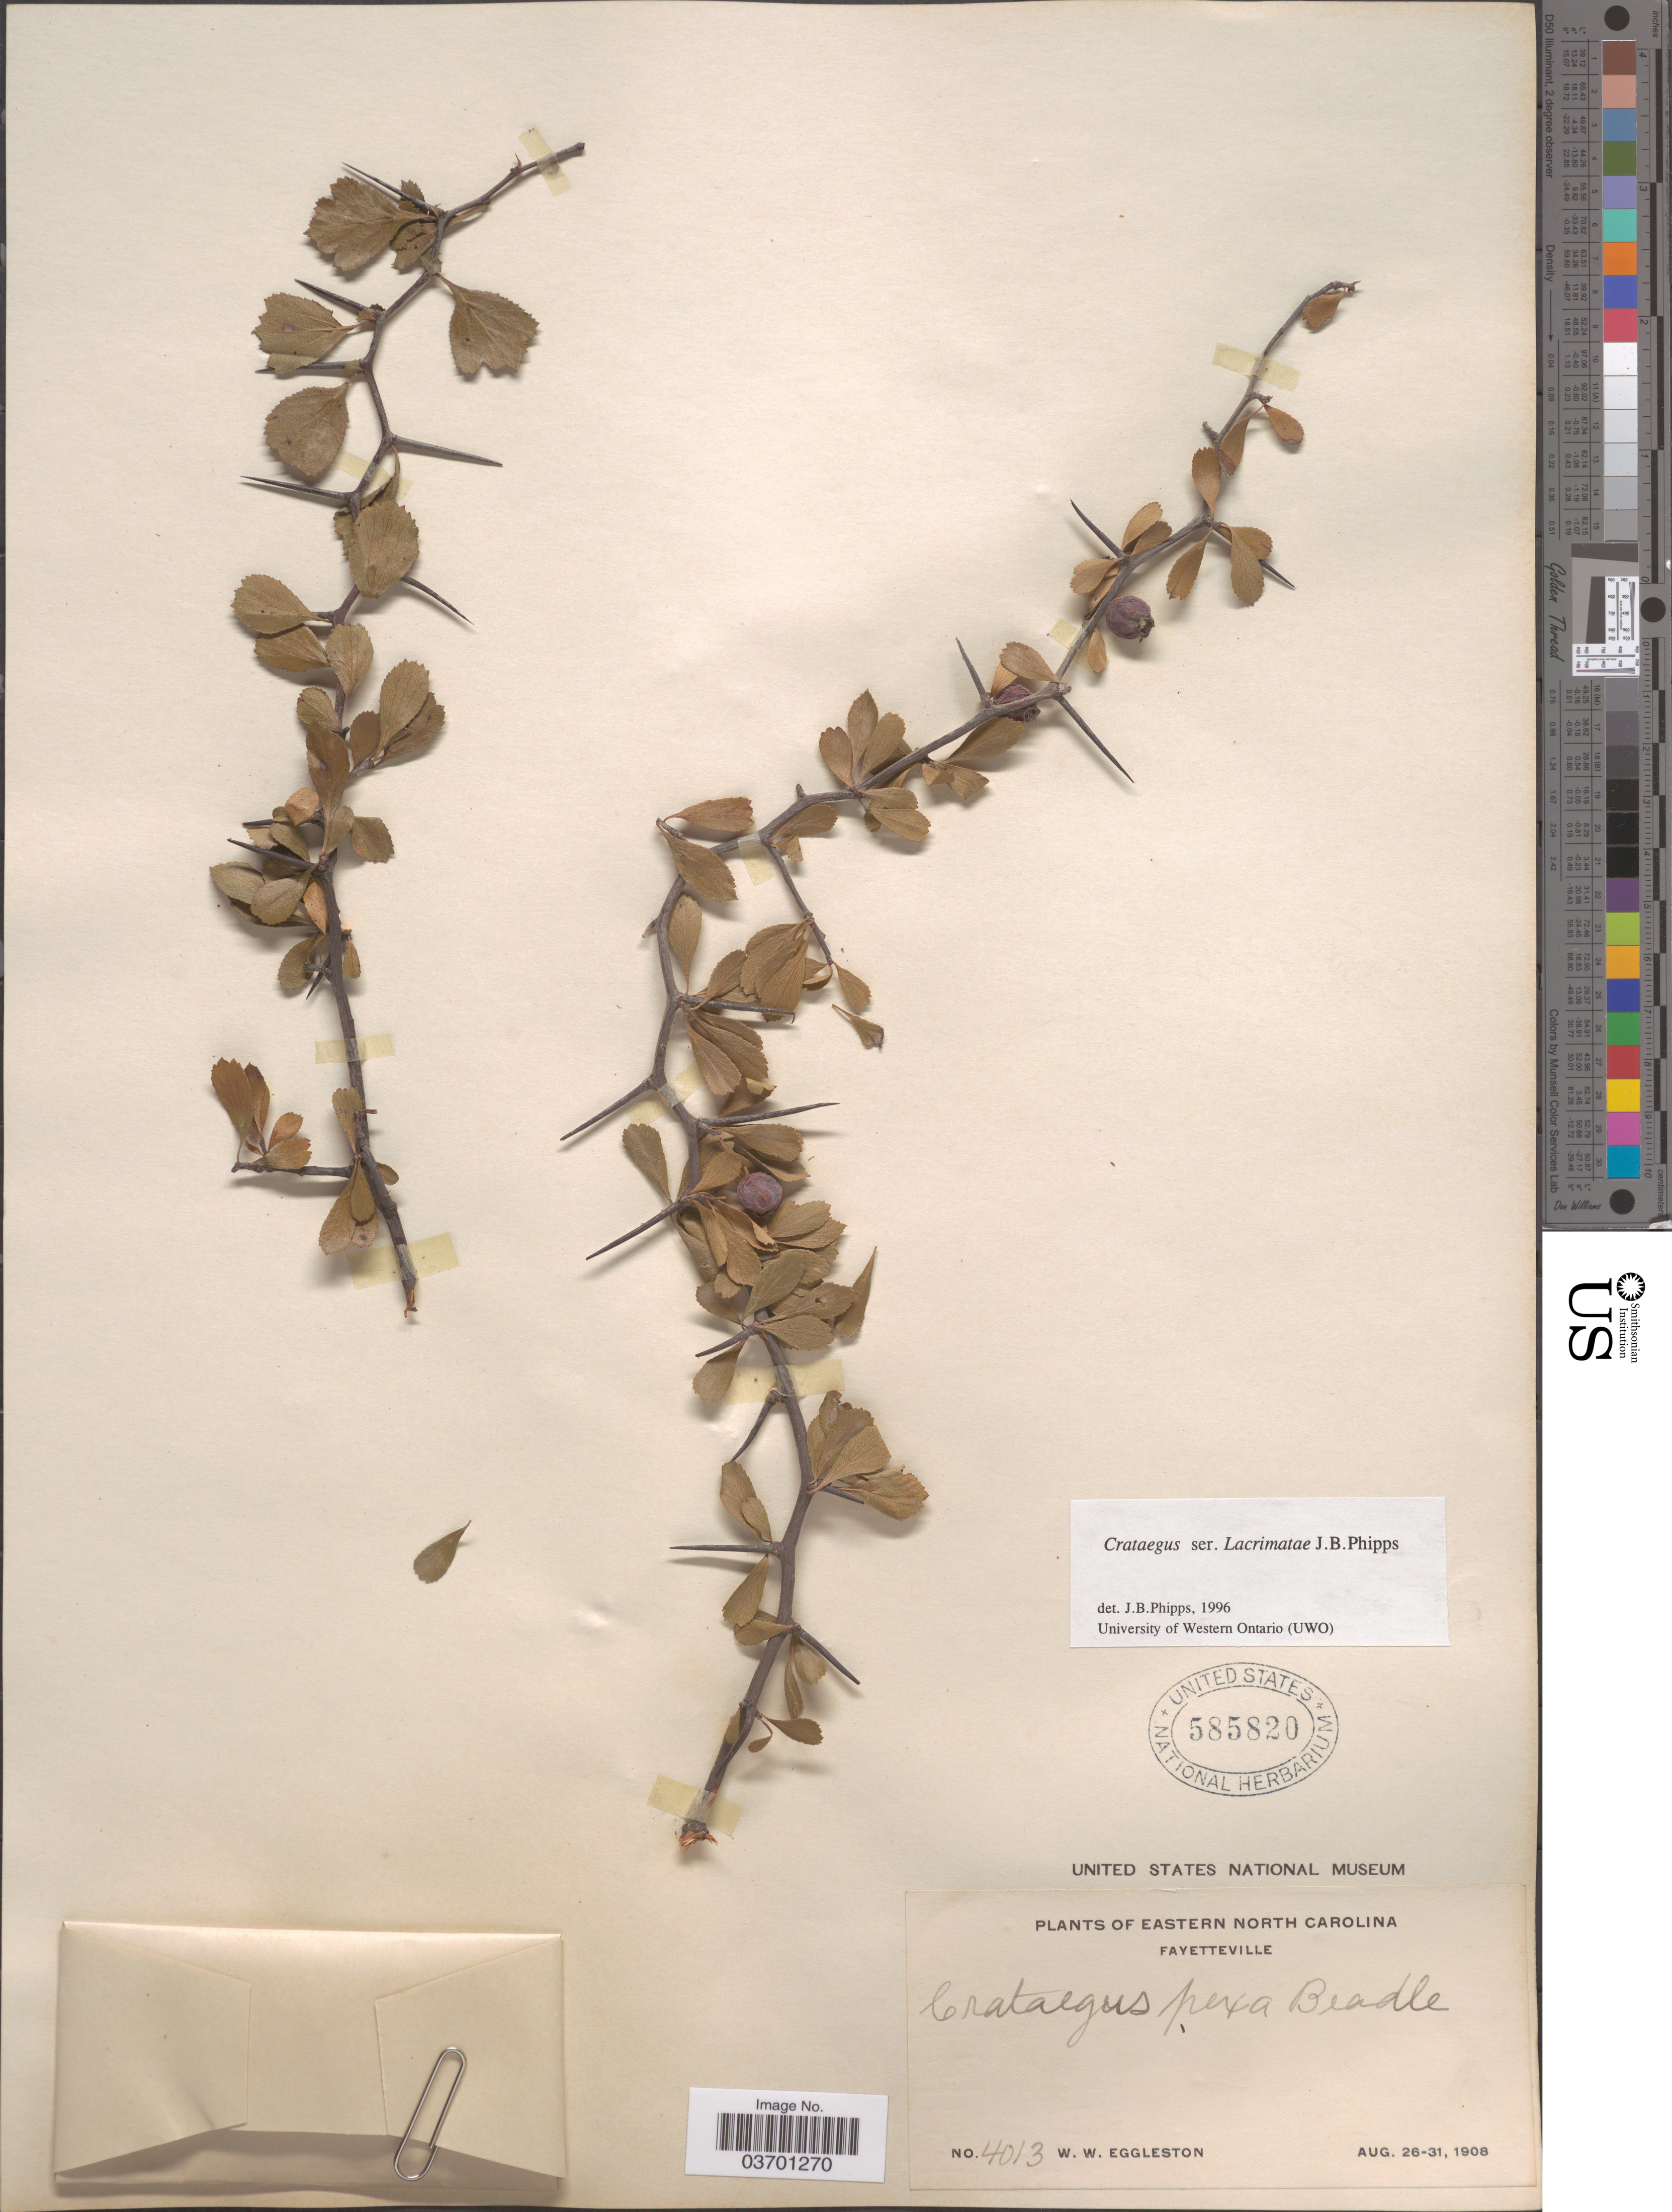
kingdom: Plantae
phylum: Tracheophyta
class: Magnoliopsida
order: Rosales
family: Rosaceae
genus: Crataegus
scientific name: Crataegus pexa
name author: Beadle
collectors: W. W. Eggleston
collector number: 4013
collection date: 1908-08-26/1908-08-31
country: United States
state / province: North Carolina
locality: Eastern North Carolina. Fayetteville.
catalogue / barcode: US 585820